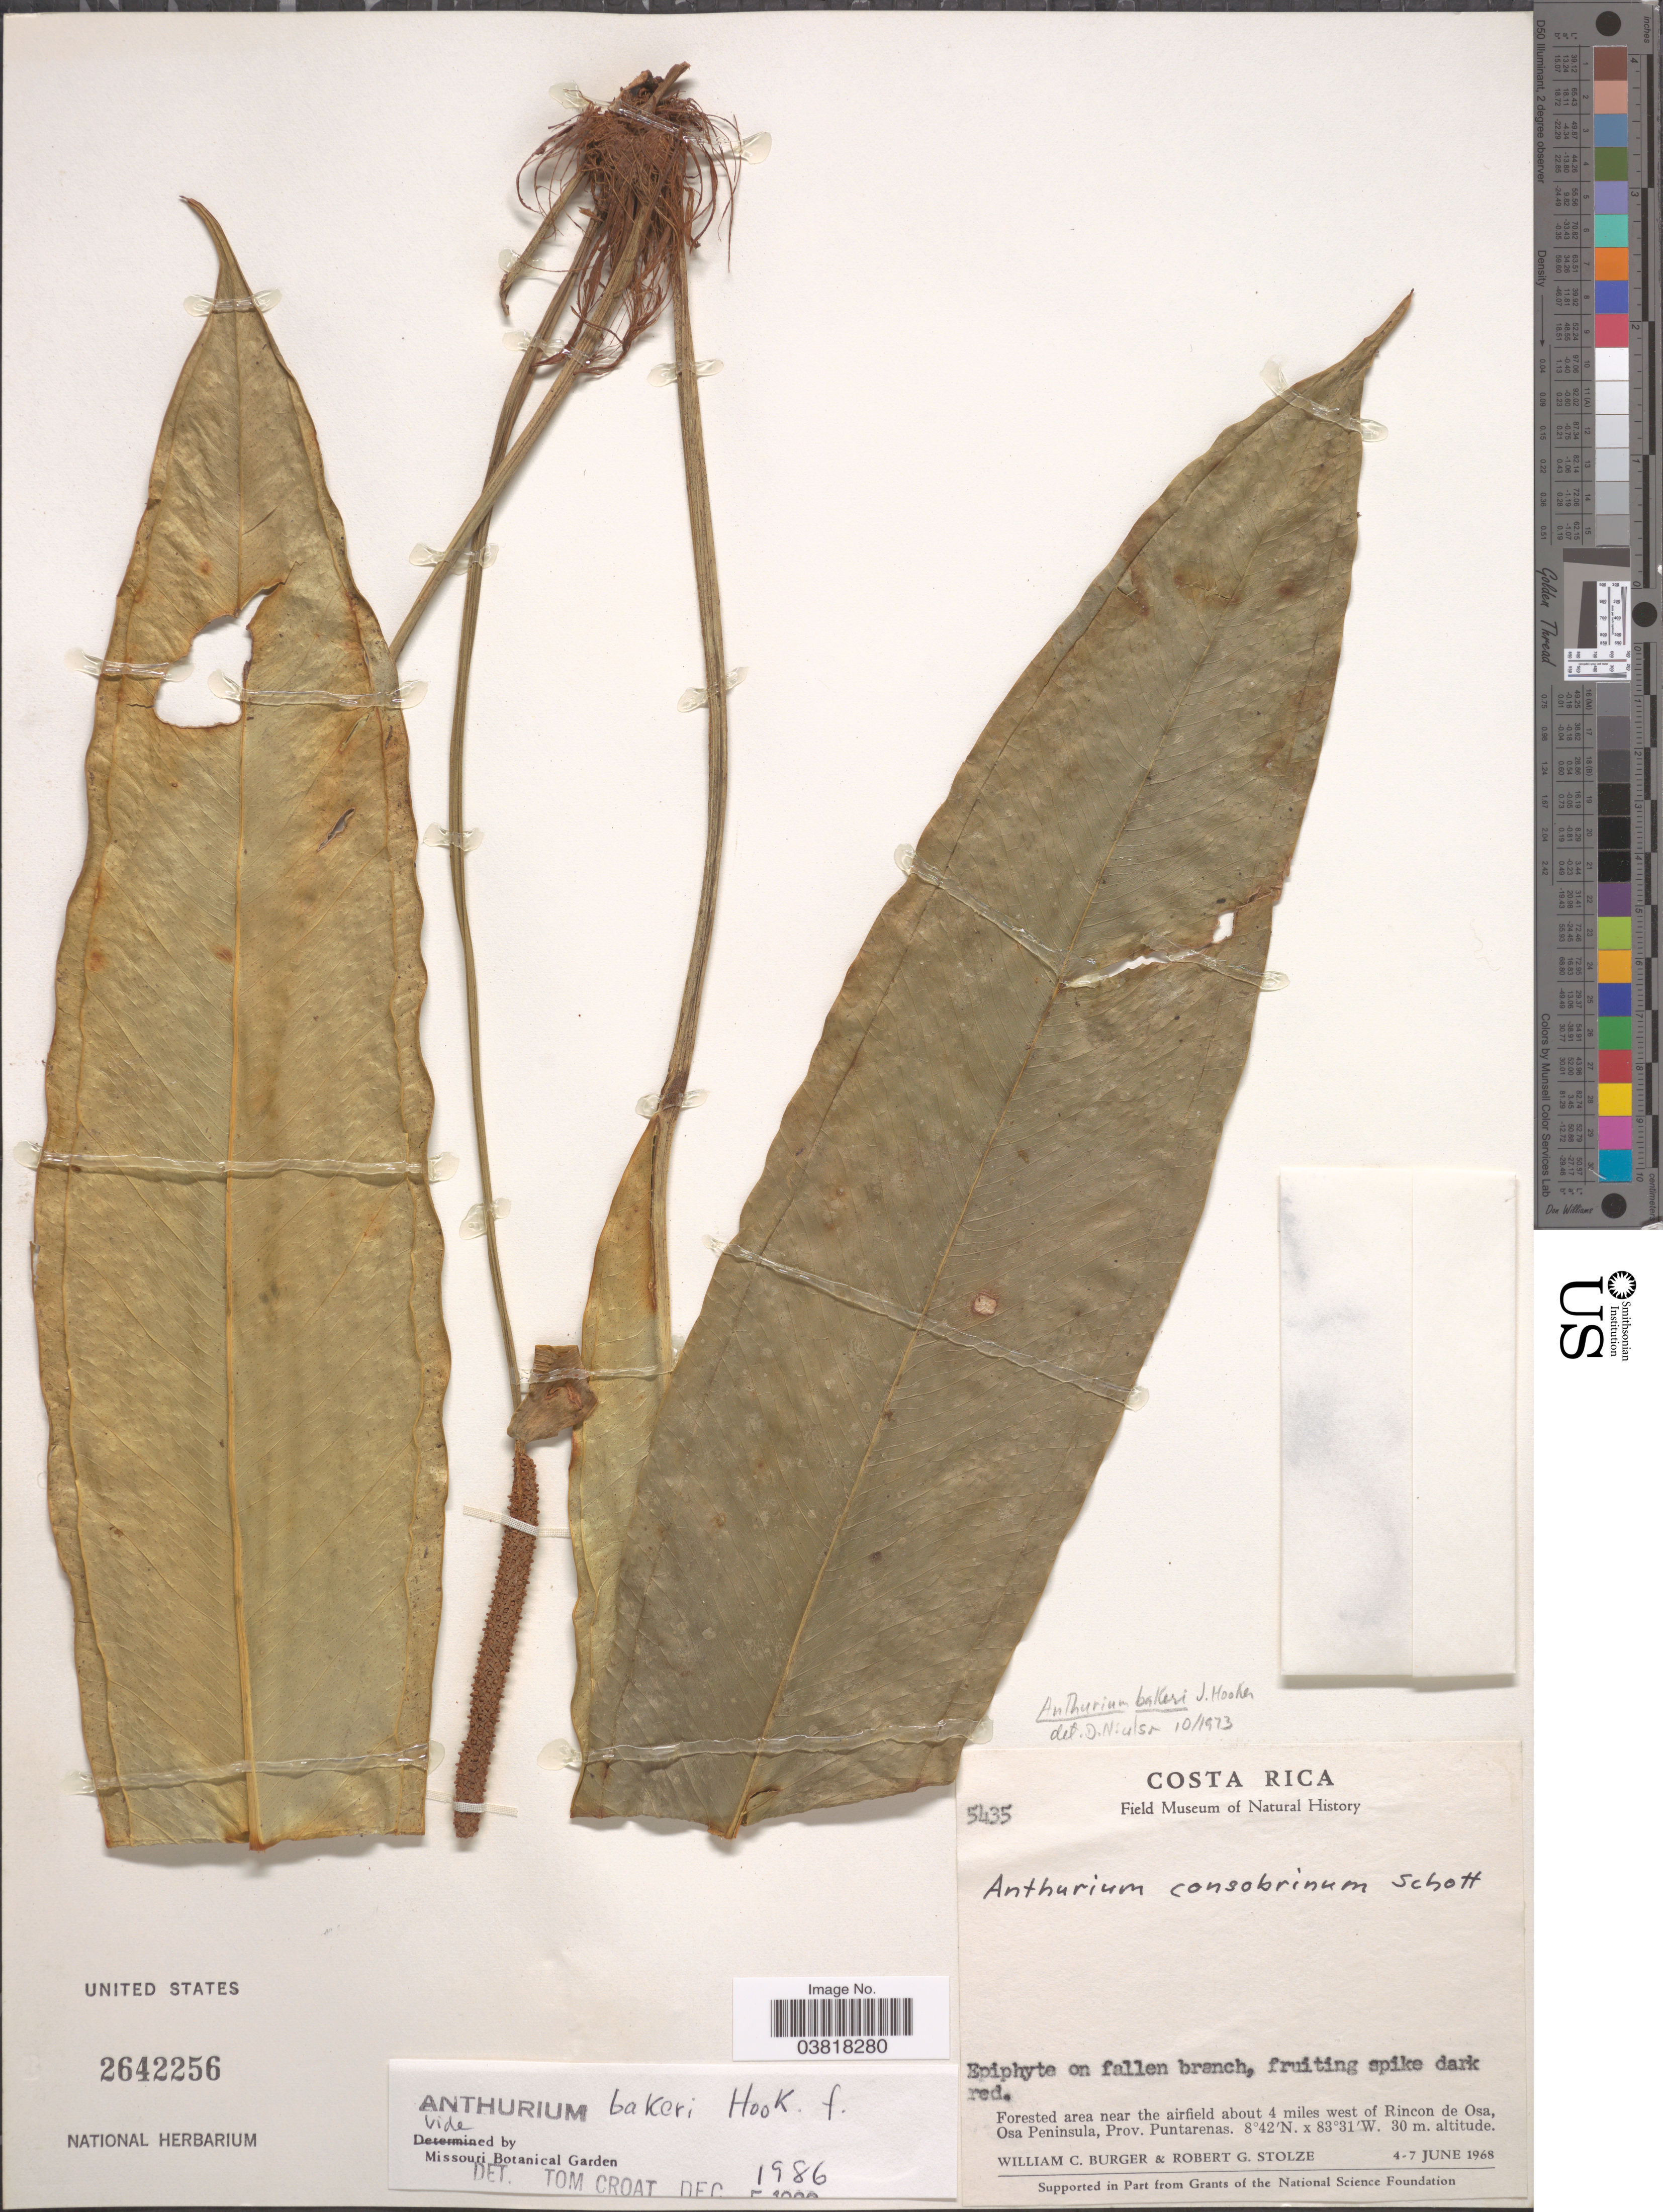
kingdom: Plantae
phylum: Tracheophyta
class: Liliopsida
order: Alismatales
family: Araceae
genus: Anthurium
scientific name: Anthurium bakeri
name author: Hook. f.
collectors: W. Burger & R. G. Stolze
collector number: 5435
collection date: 1968-06-04/1968-06-07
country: Costa Rica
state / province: Puntarenas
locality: Forested area near the airfield about 4 miles west of Rincon de Osa, Osa Peninsula.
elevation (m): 30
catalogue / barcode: US 2642256